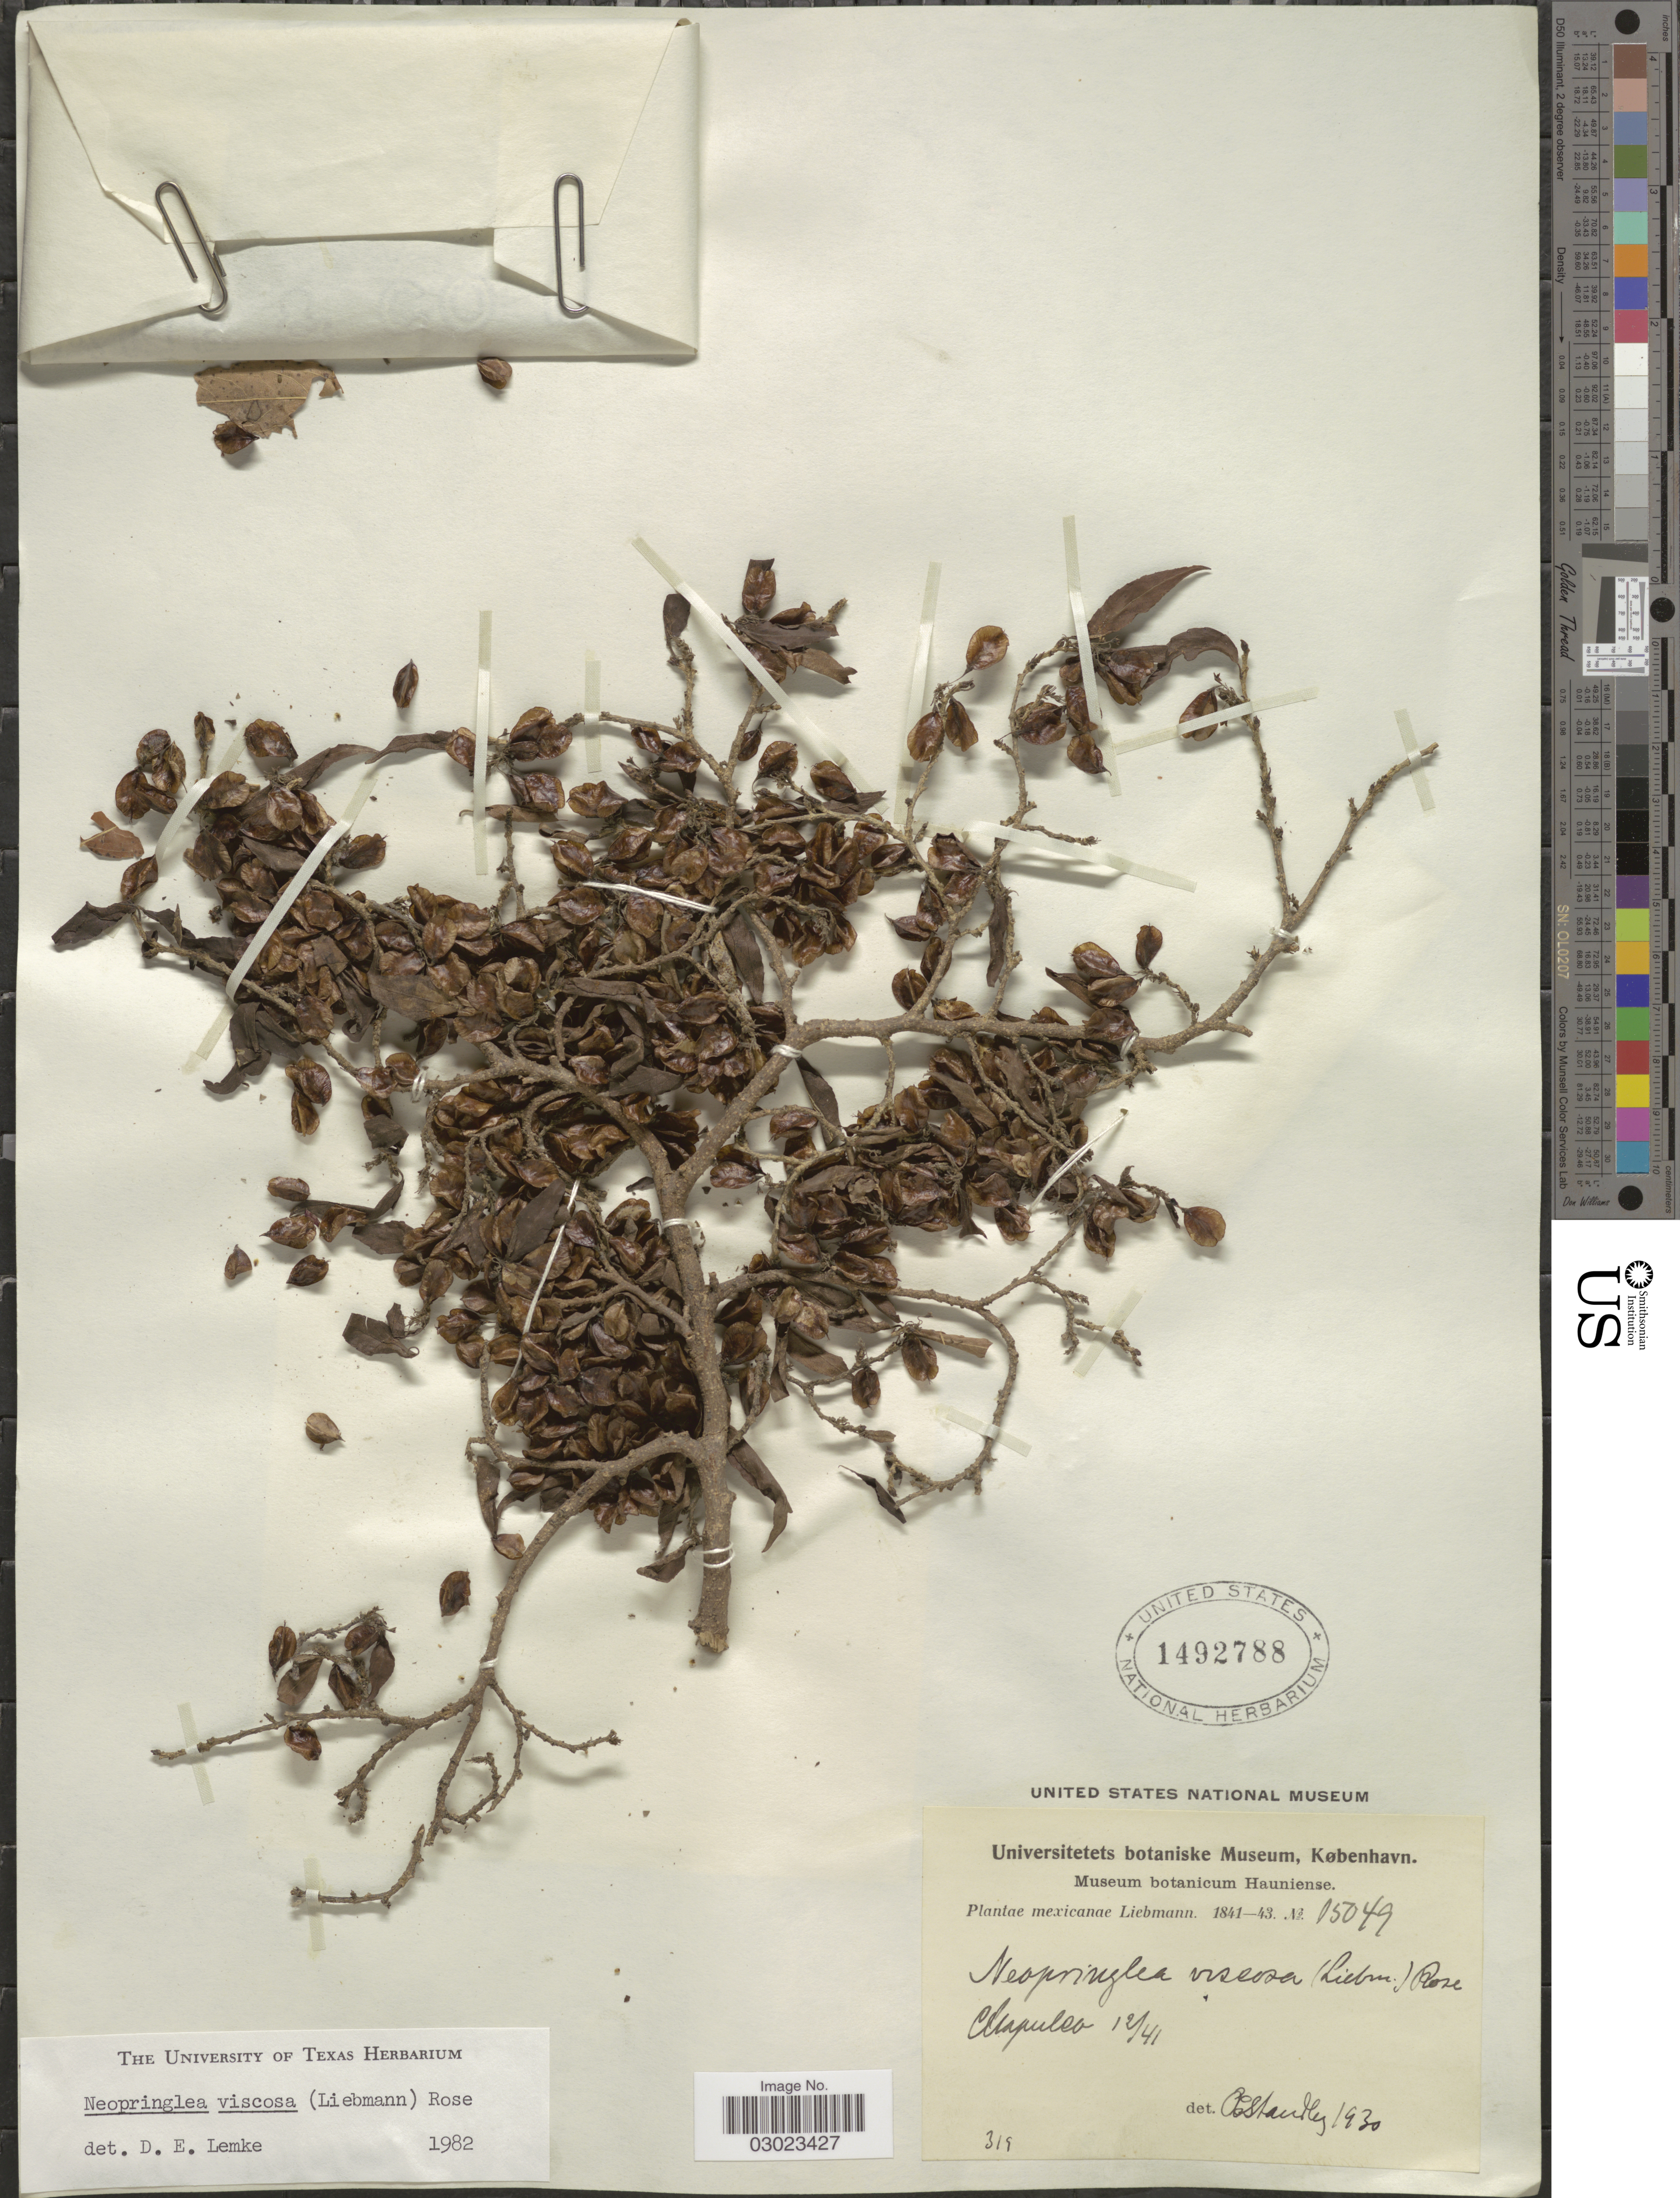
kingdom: Plantae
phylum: Tracheophyta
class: Magnoliopsida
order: Malpighiales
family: Salicaceae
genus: Neopringlea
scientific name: Neopringlea viscosa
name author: (Liebm.) Rose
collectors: Liebmann, --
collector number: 05049*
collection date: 1841-12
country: Mexico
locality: Chapulco.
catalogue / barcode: US 1492788